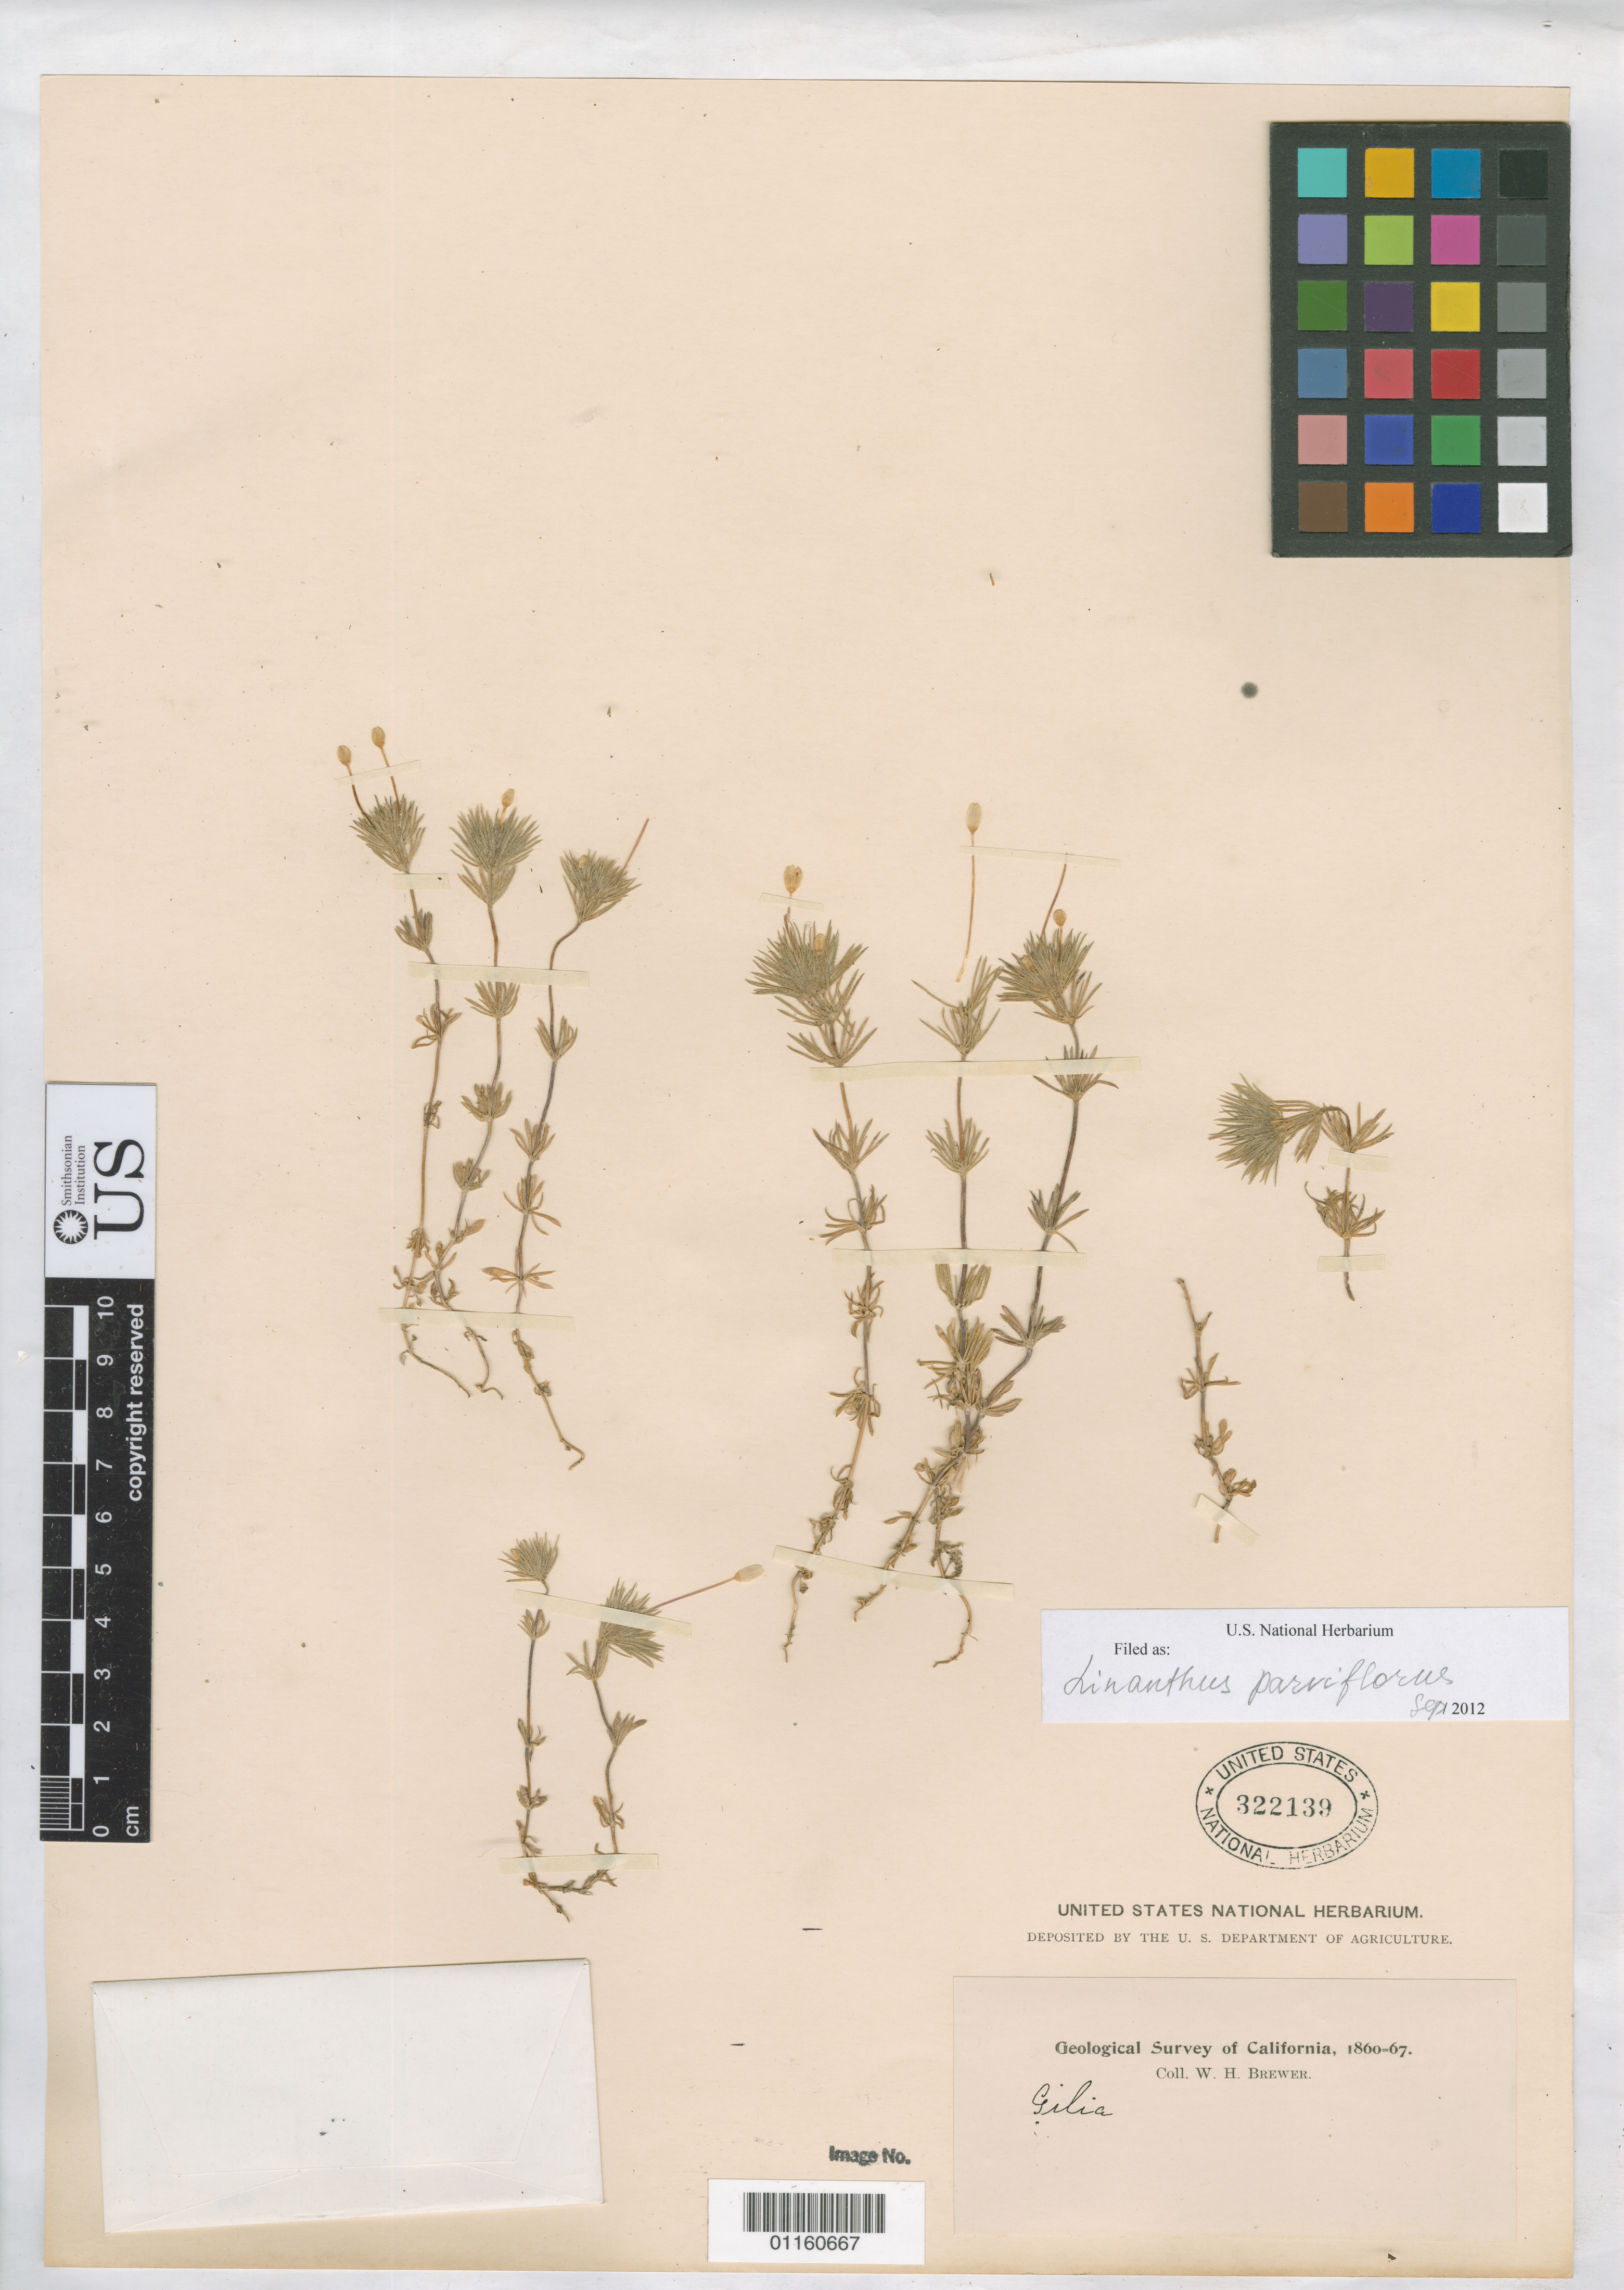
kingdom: Plantae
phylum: Tracheophyta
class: Magnoliopsida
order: Ericales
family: Polemoniaceae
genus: Leptosiphon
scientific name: Leptosiphon parviflorus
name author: Benth.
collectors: W. H. Brewer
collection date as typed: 1860 to -- --- 1867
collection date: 1860/1867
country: United States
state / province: California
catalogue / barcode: US 322139